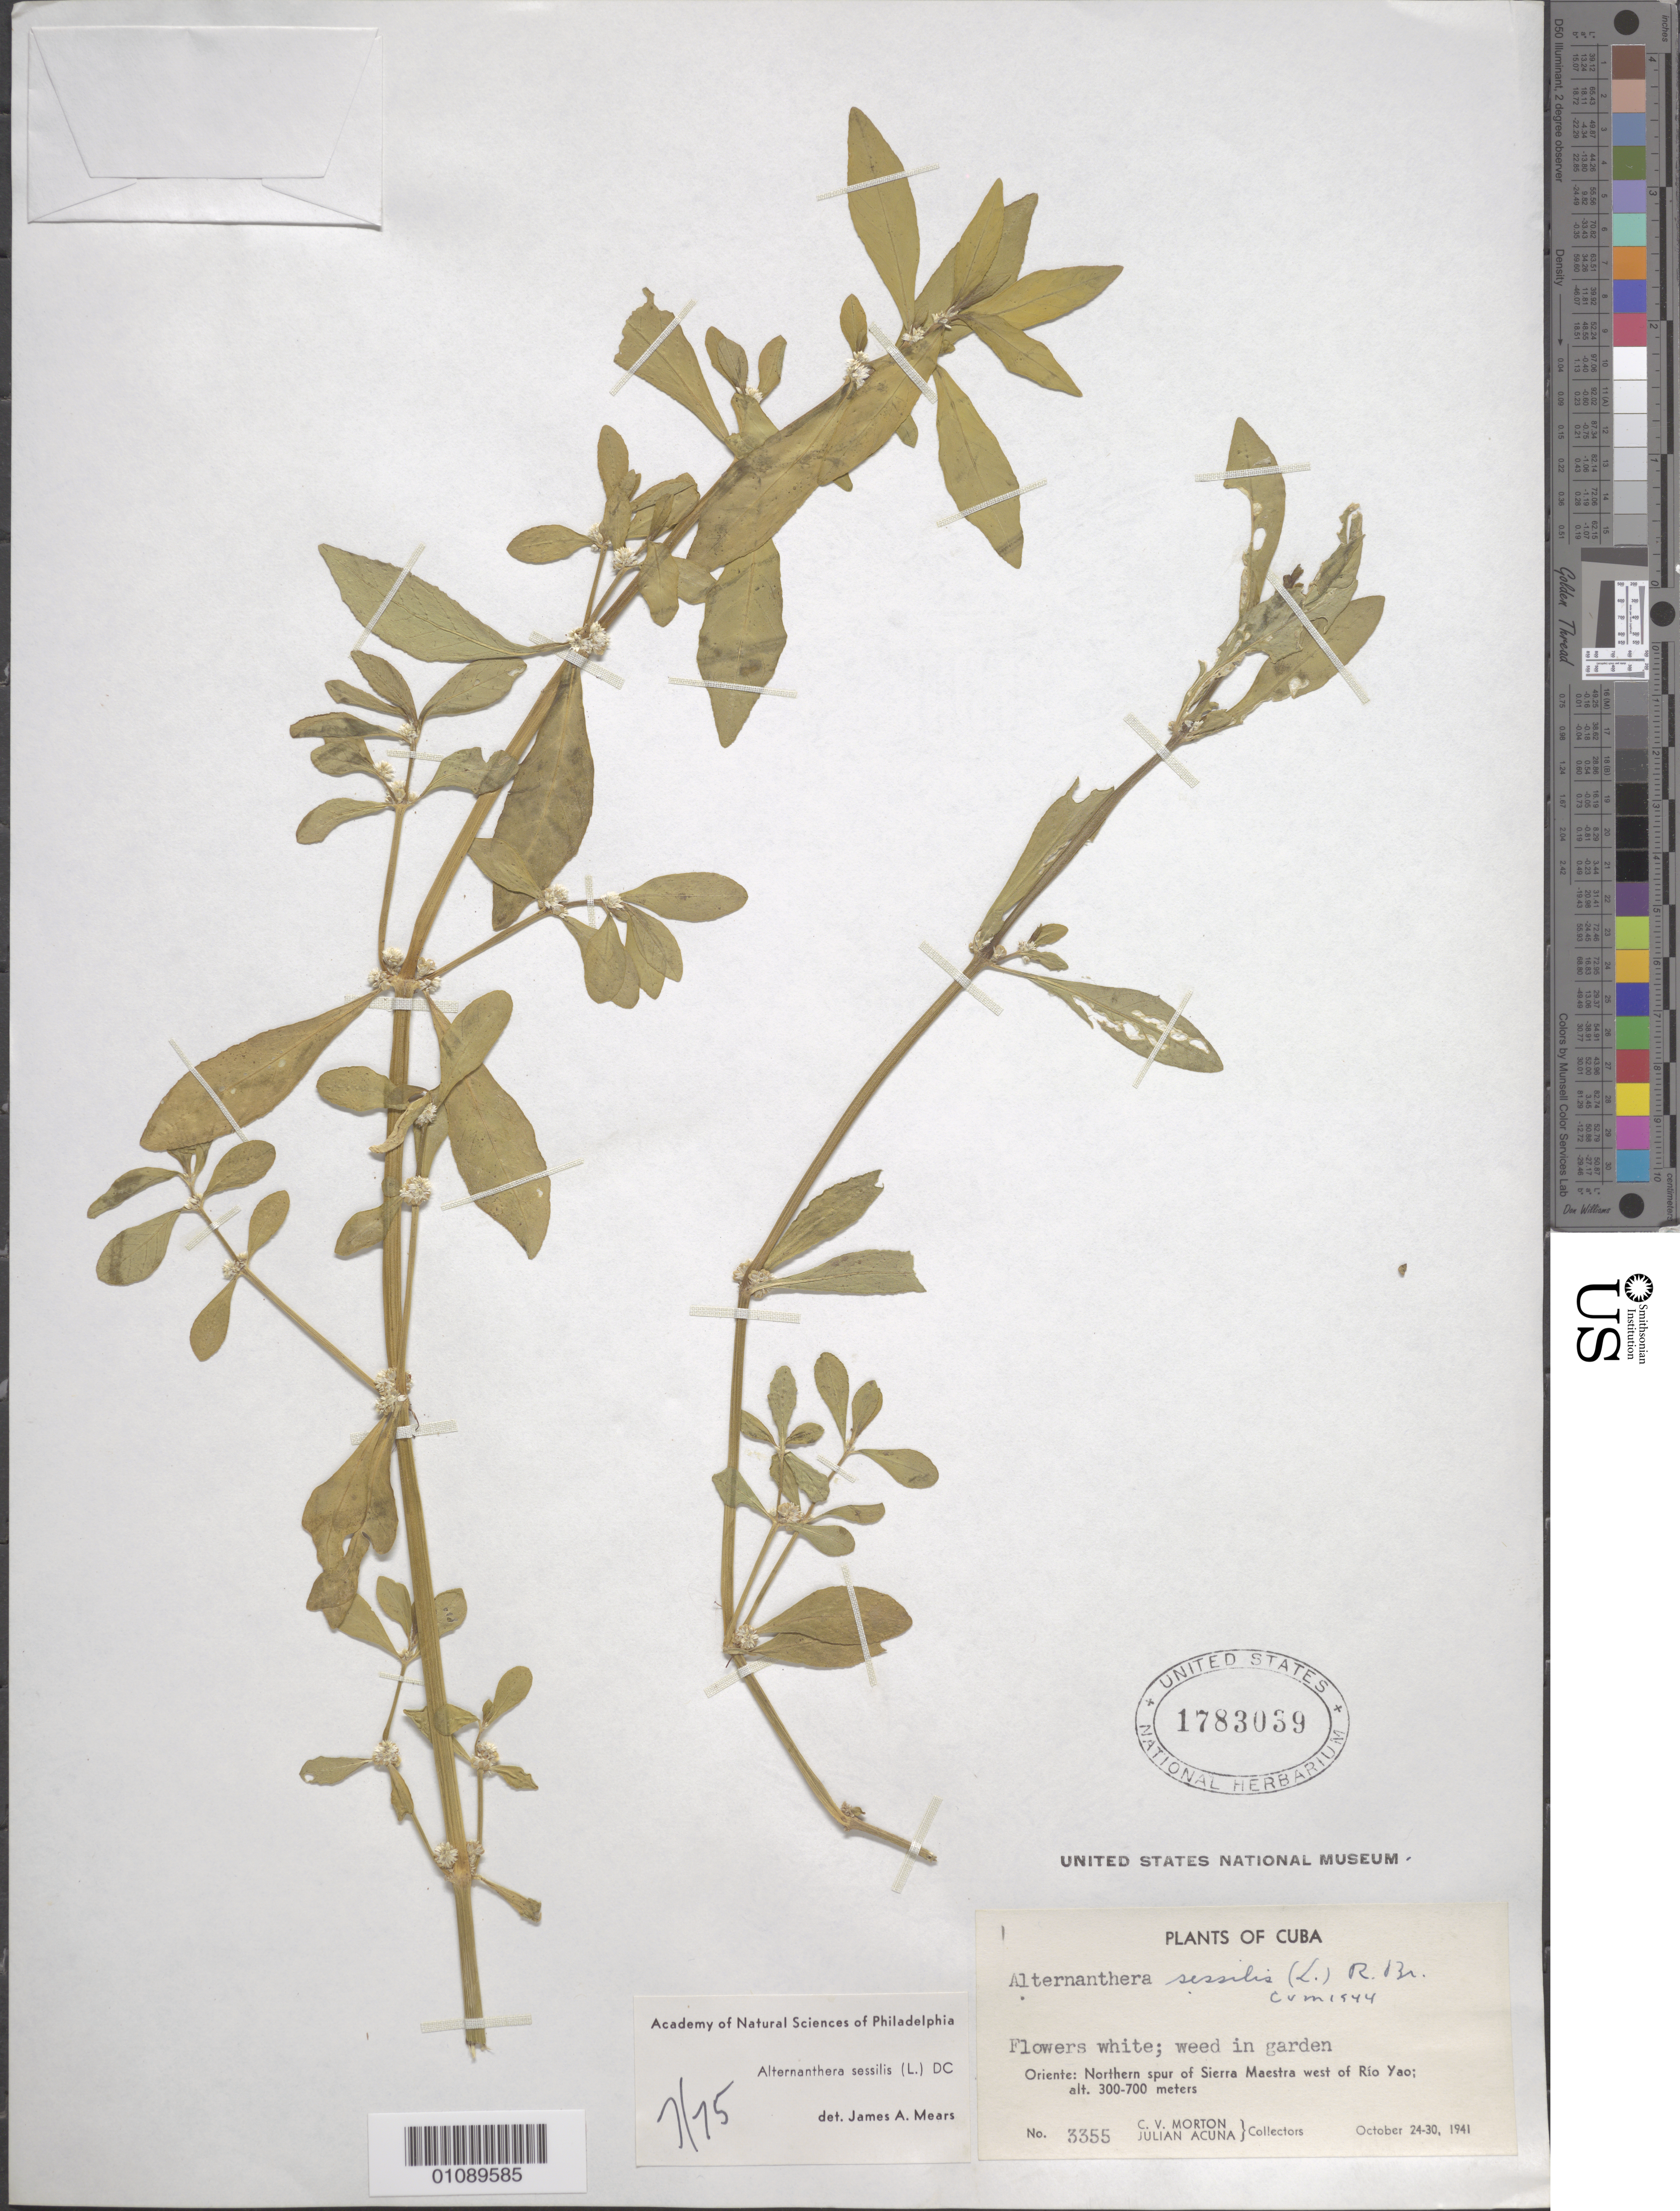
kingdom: Plantae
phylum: Tracheophyta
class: Magnoliopsida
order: Caryophyllales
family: Amaranthaceae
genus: Alternanthera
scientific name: Alternanthera sessilis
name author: (L.) DC.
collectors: C. V. Morton & J. Acuña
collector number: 3355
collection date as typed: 24 Oct 1941 to 30 Oct 1941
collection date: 1941-10-24/1941-10-30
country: Cuba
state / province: Oriente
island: Cuba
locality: N spur of Sierra Maestra W of Rio Yao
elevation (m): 300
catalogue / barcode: US 1783039